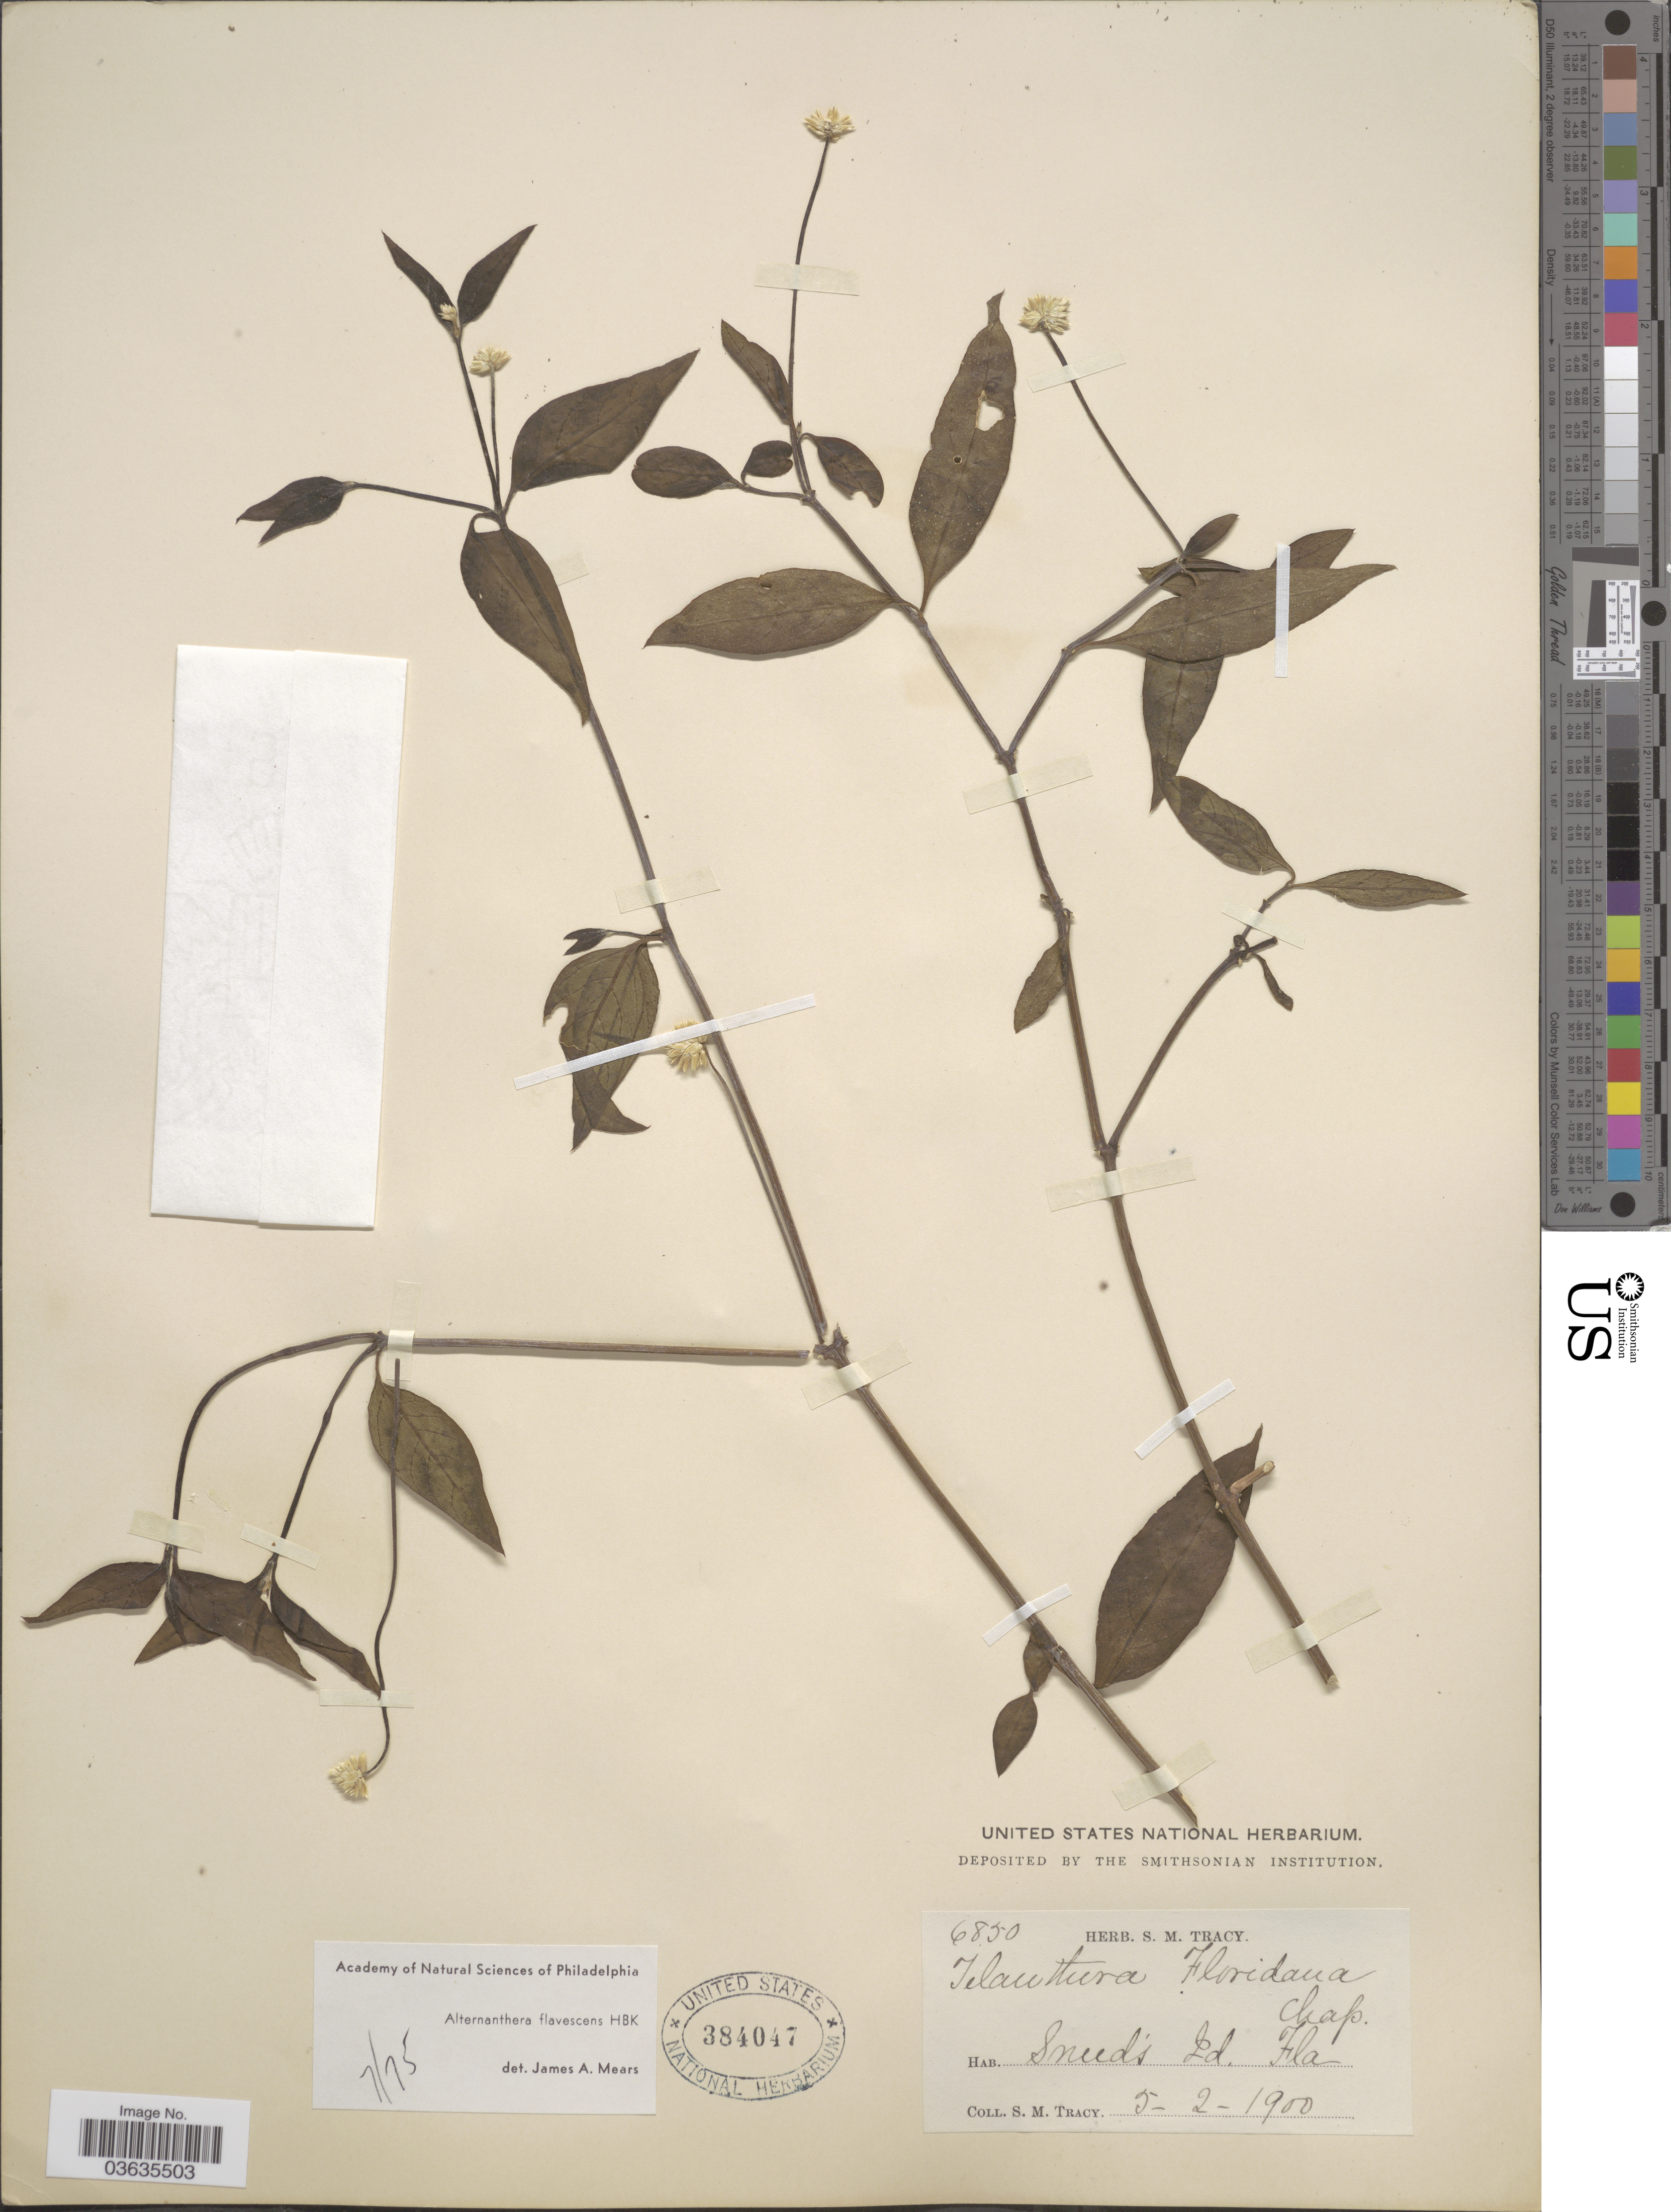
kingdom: Plantae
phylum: Tracheophyta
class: Magnoliopsida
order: Caryophyllales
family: Amaranthaceae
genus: Alternanthera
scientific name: Alternanthera flavescens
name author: Kunth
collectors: S. M. Tracy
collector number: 6850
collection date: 1900-05-02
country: United States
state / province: Florida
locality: Sneed's Id.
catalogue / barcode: US 384047